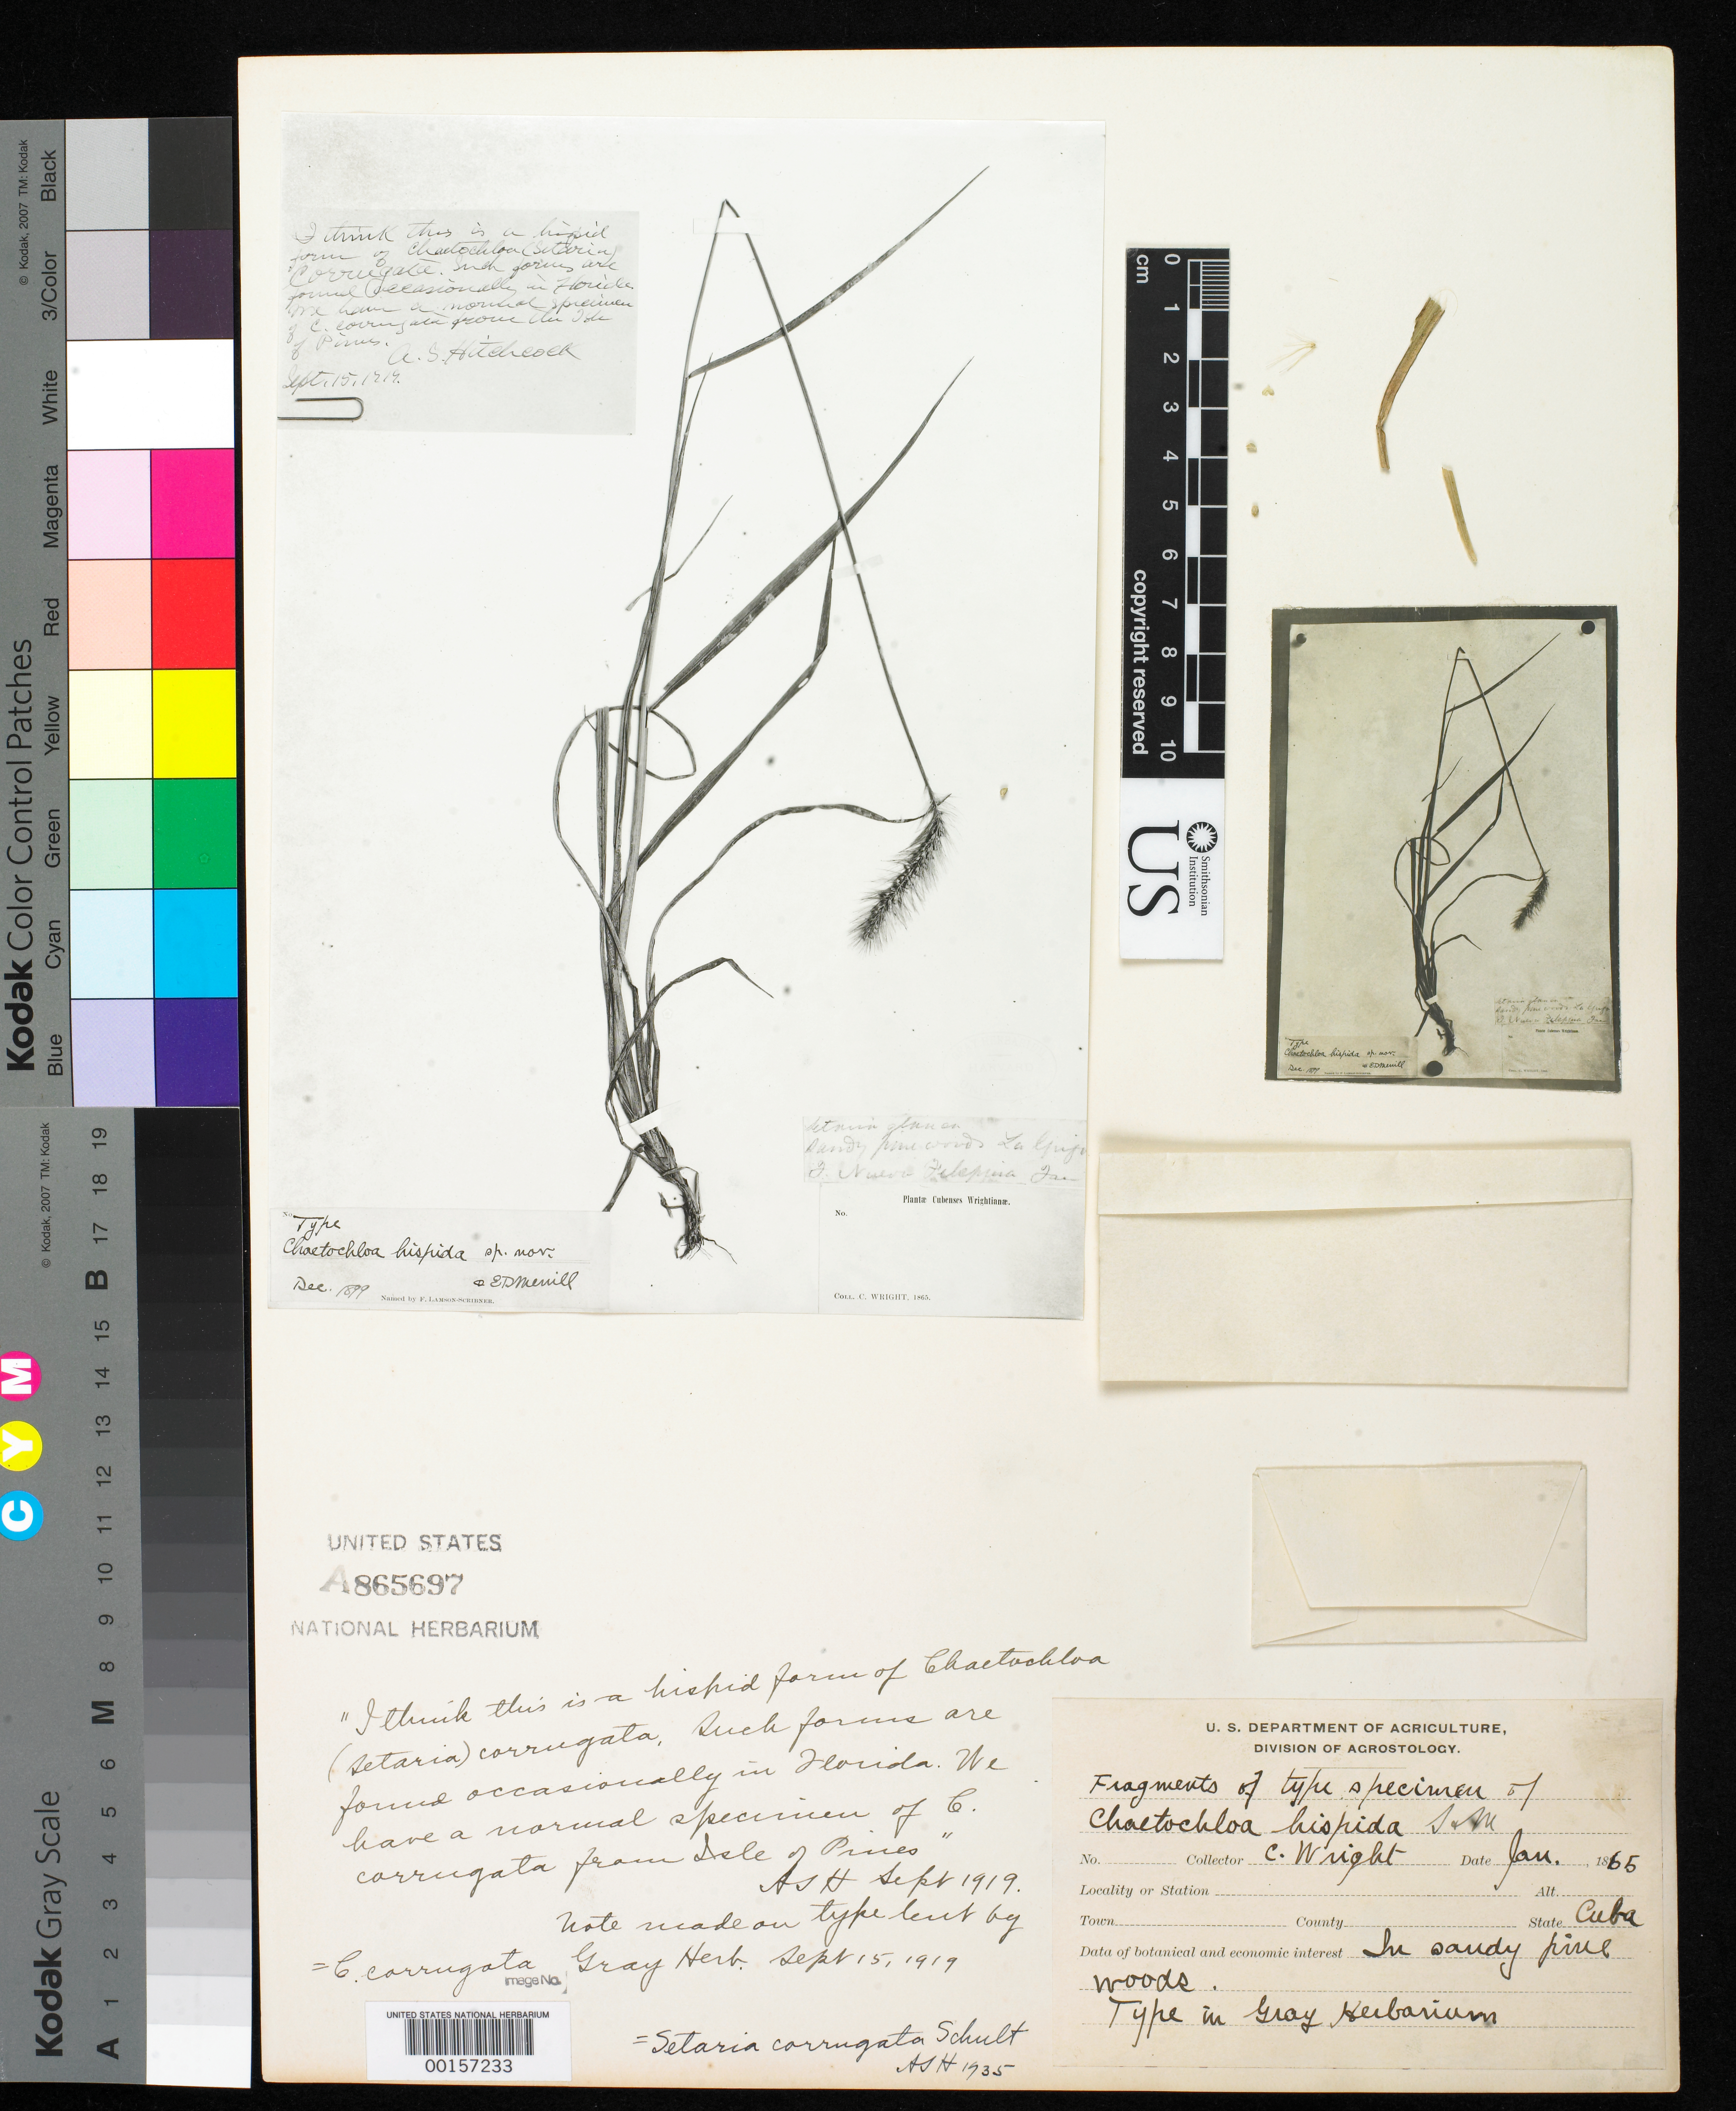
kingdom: Plantae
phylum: Tracheophyta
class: Liliopsida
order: Poales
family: Poaceae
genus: Chaetochloa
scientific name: Chaetochloa hispida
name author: Scribn. & Merr.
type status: Type Fragment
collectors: C. Wright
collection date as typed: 1865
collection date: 1865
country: Cuba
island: Greater Antilles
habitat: In sandy pine woods.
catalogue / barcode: US 865697A